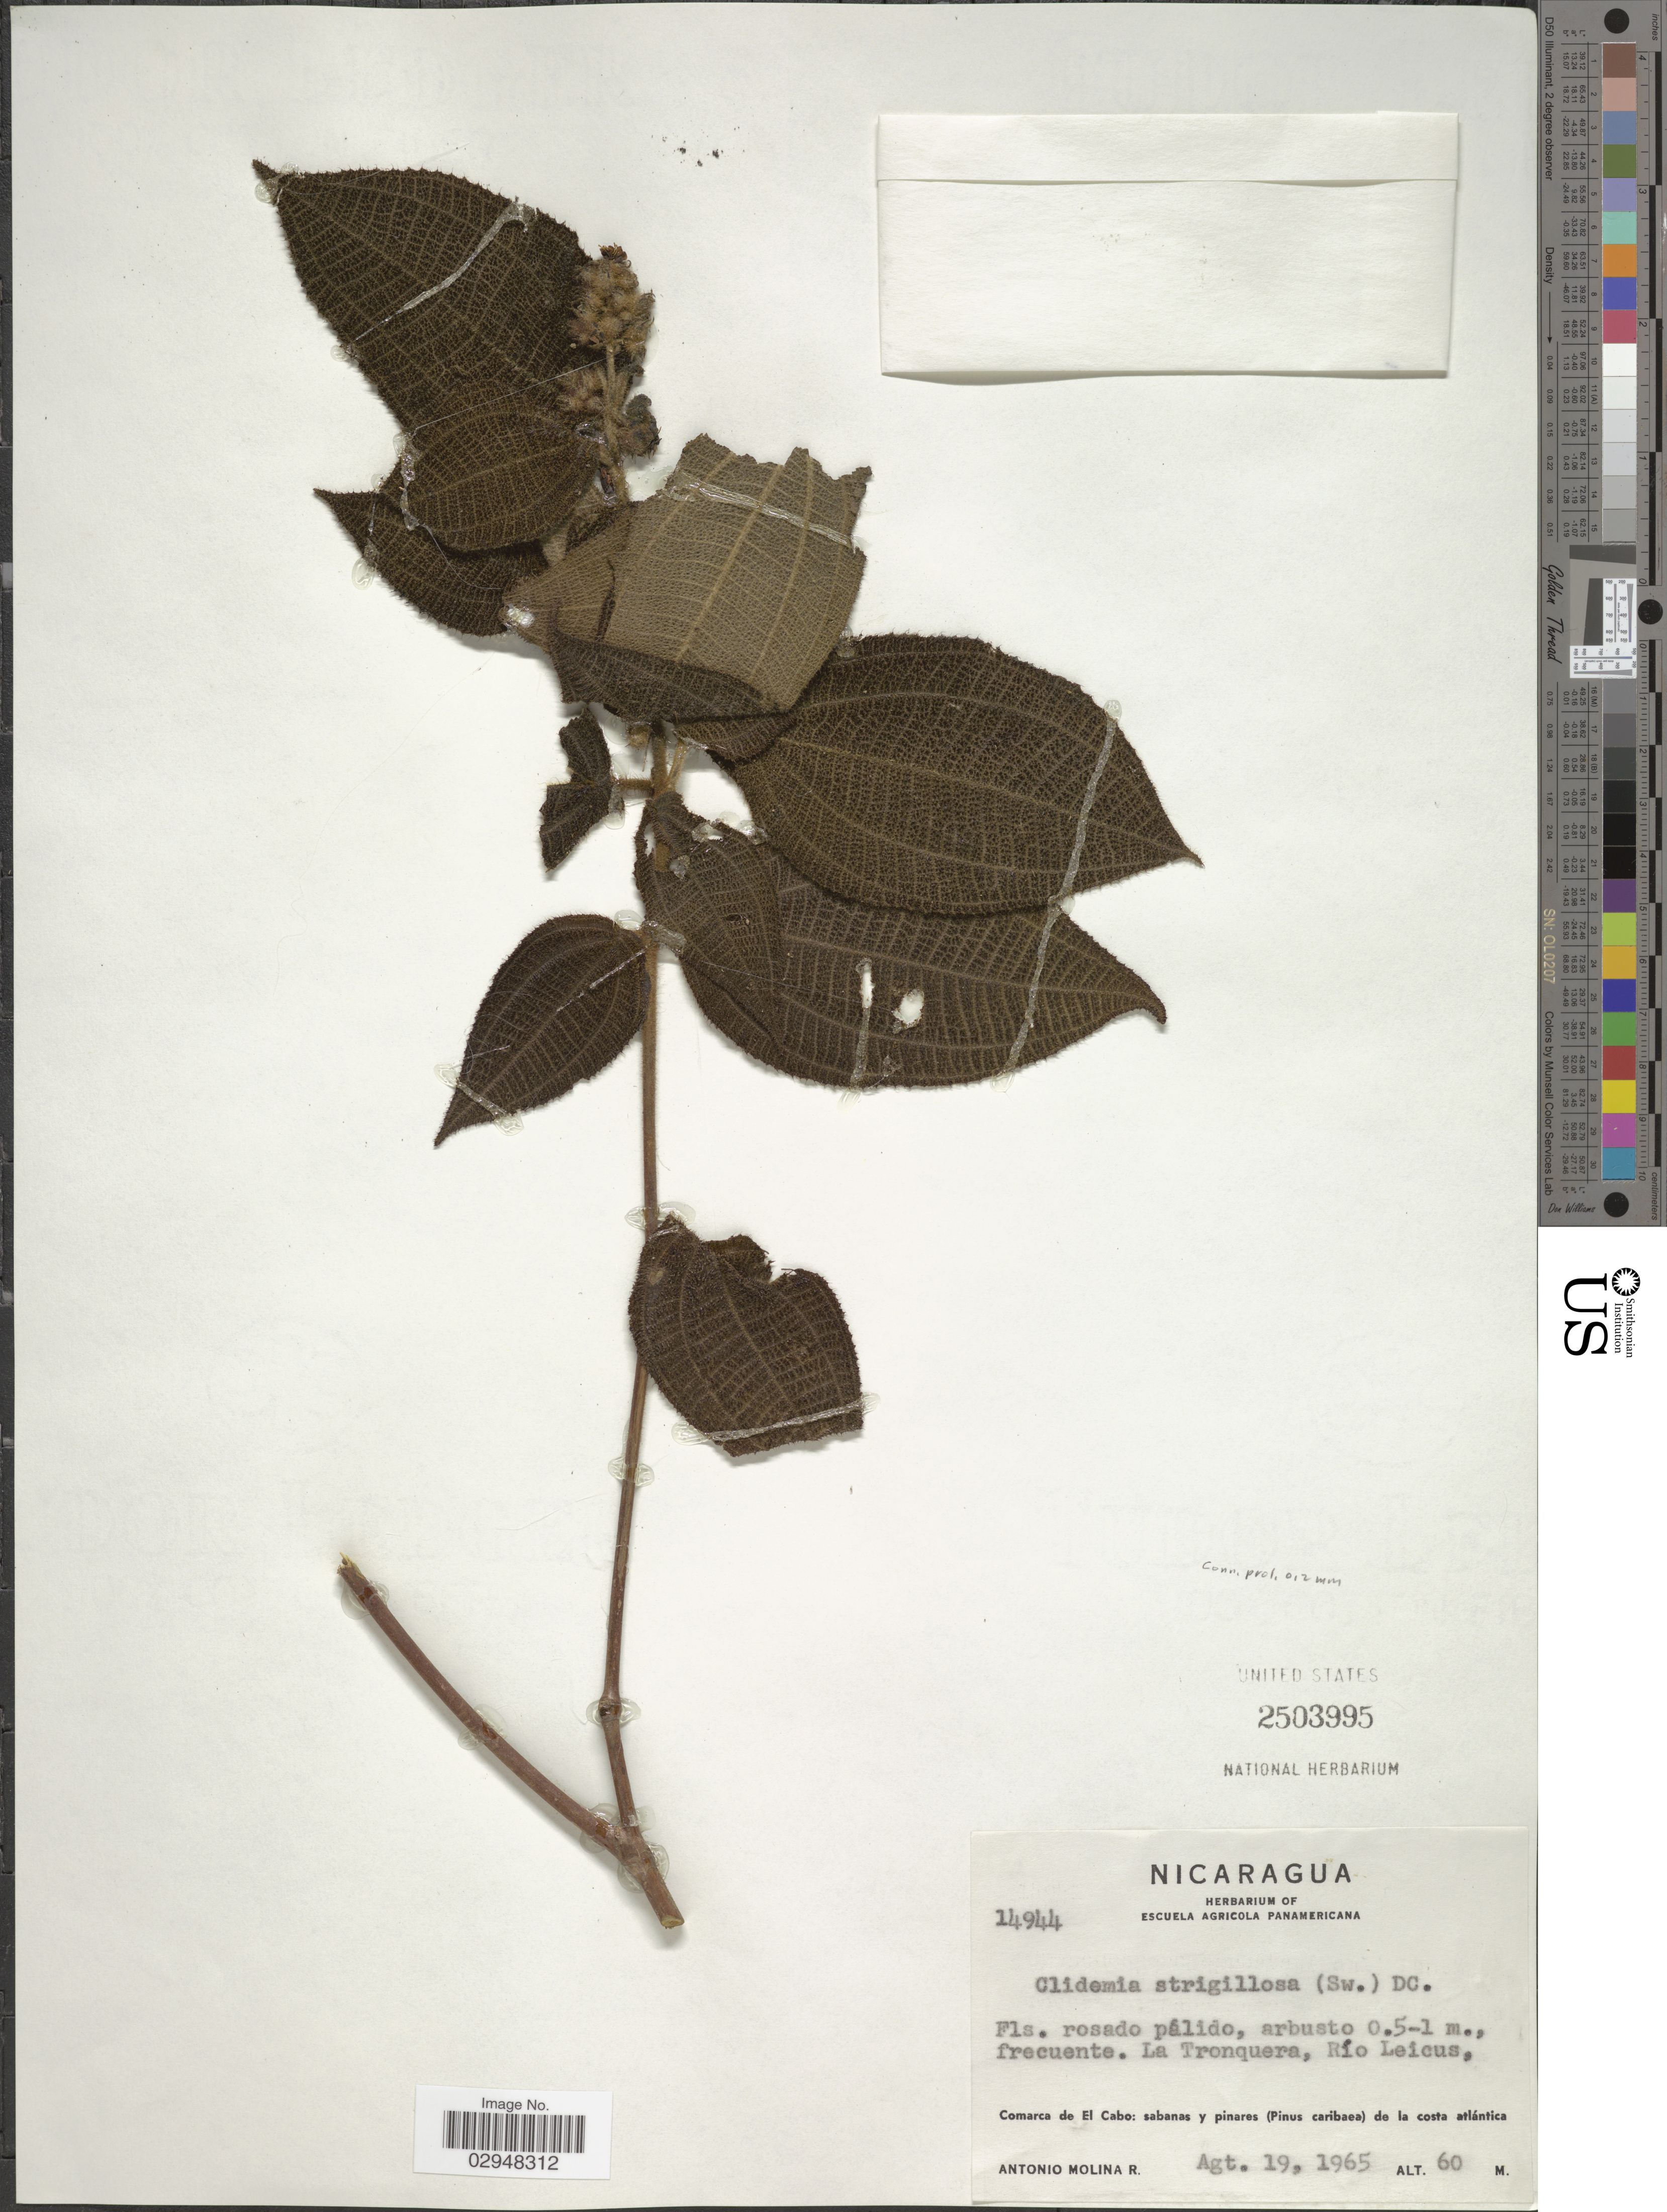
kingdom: Plantae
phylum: Tracheophyta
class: Magnoliopsida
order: Myrtales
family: Melastomataceae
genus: Clidemia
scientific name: Clidemia strigillosa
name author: (Sw.) DC.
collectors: A. Molina R.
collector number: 14944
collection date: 1964-08-19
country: Nicaragua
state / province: Atlantico Norte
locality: La Tronquera, Río Leicus, Comarca de El Cabo: sabanas y pinares (Pinus caribaea) de la costa atlántica.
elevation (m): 60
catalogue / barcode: US 2503995